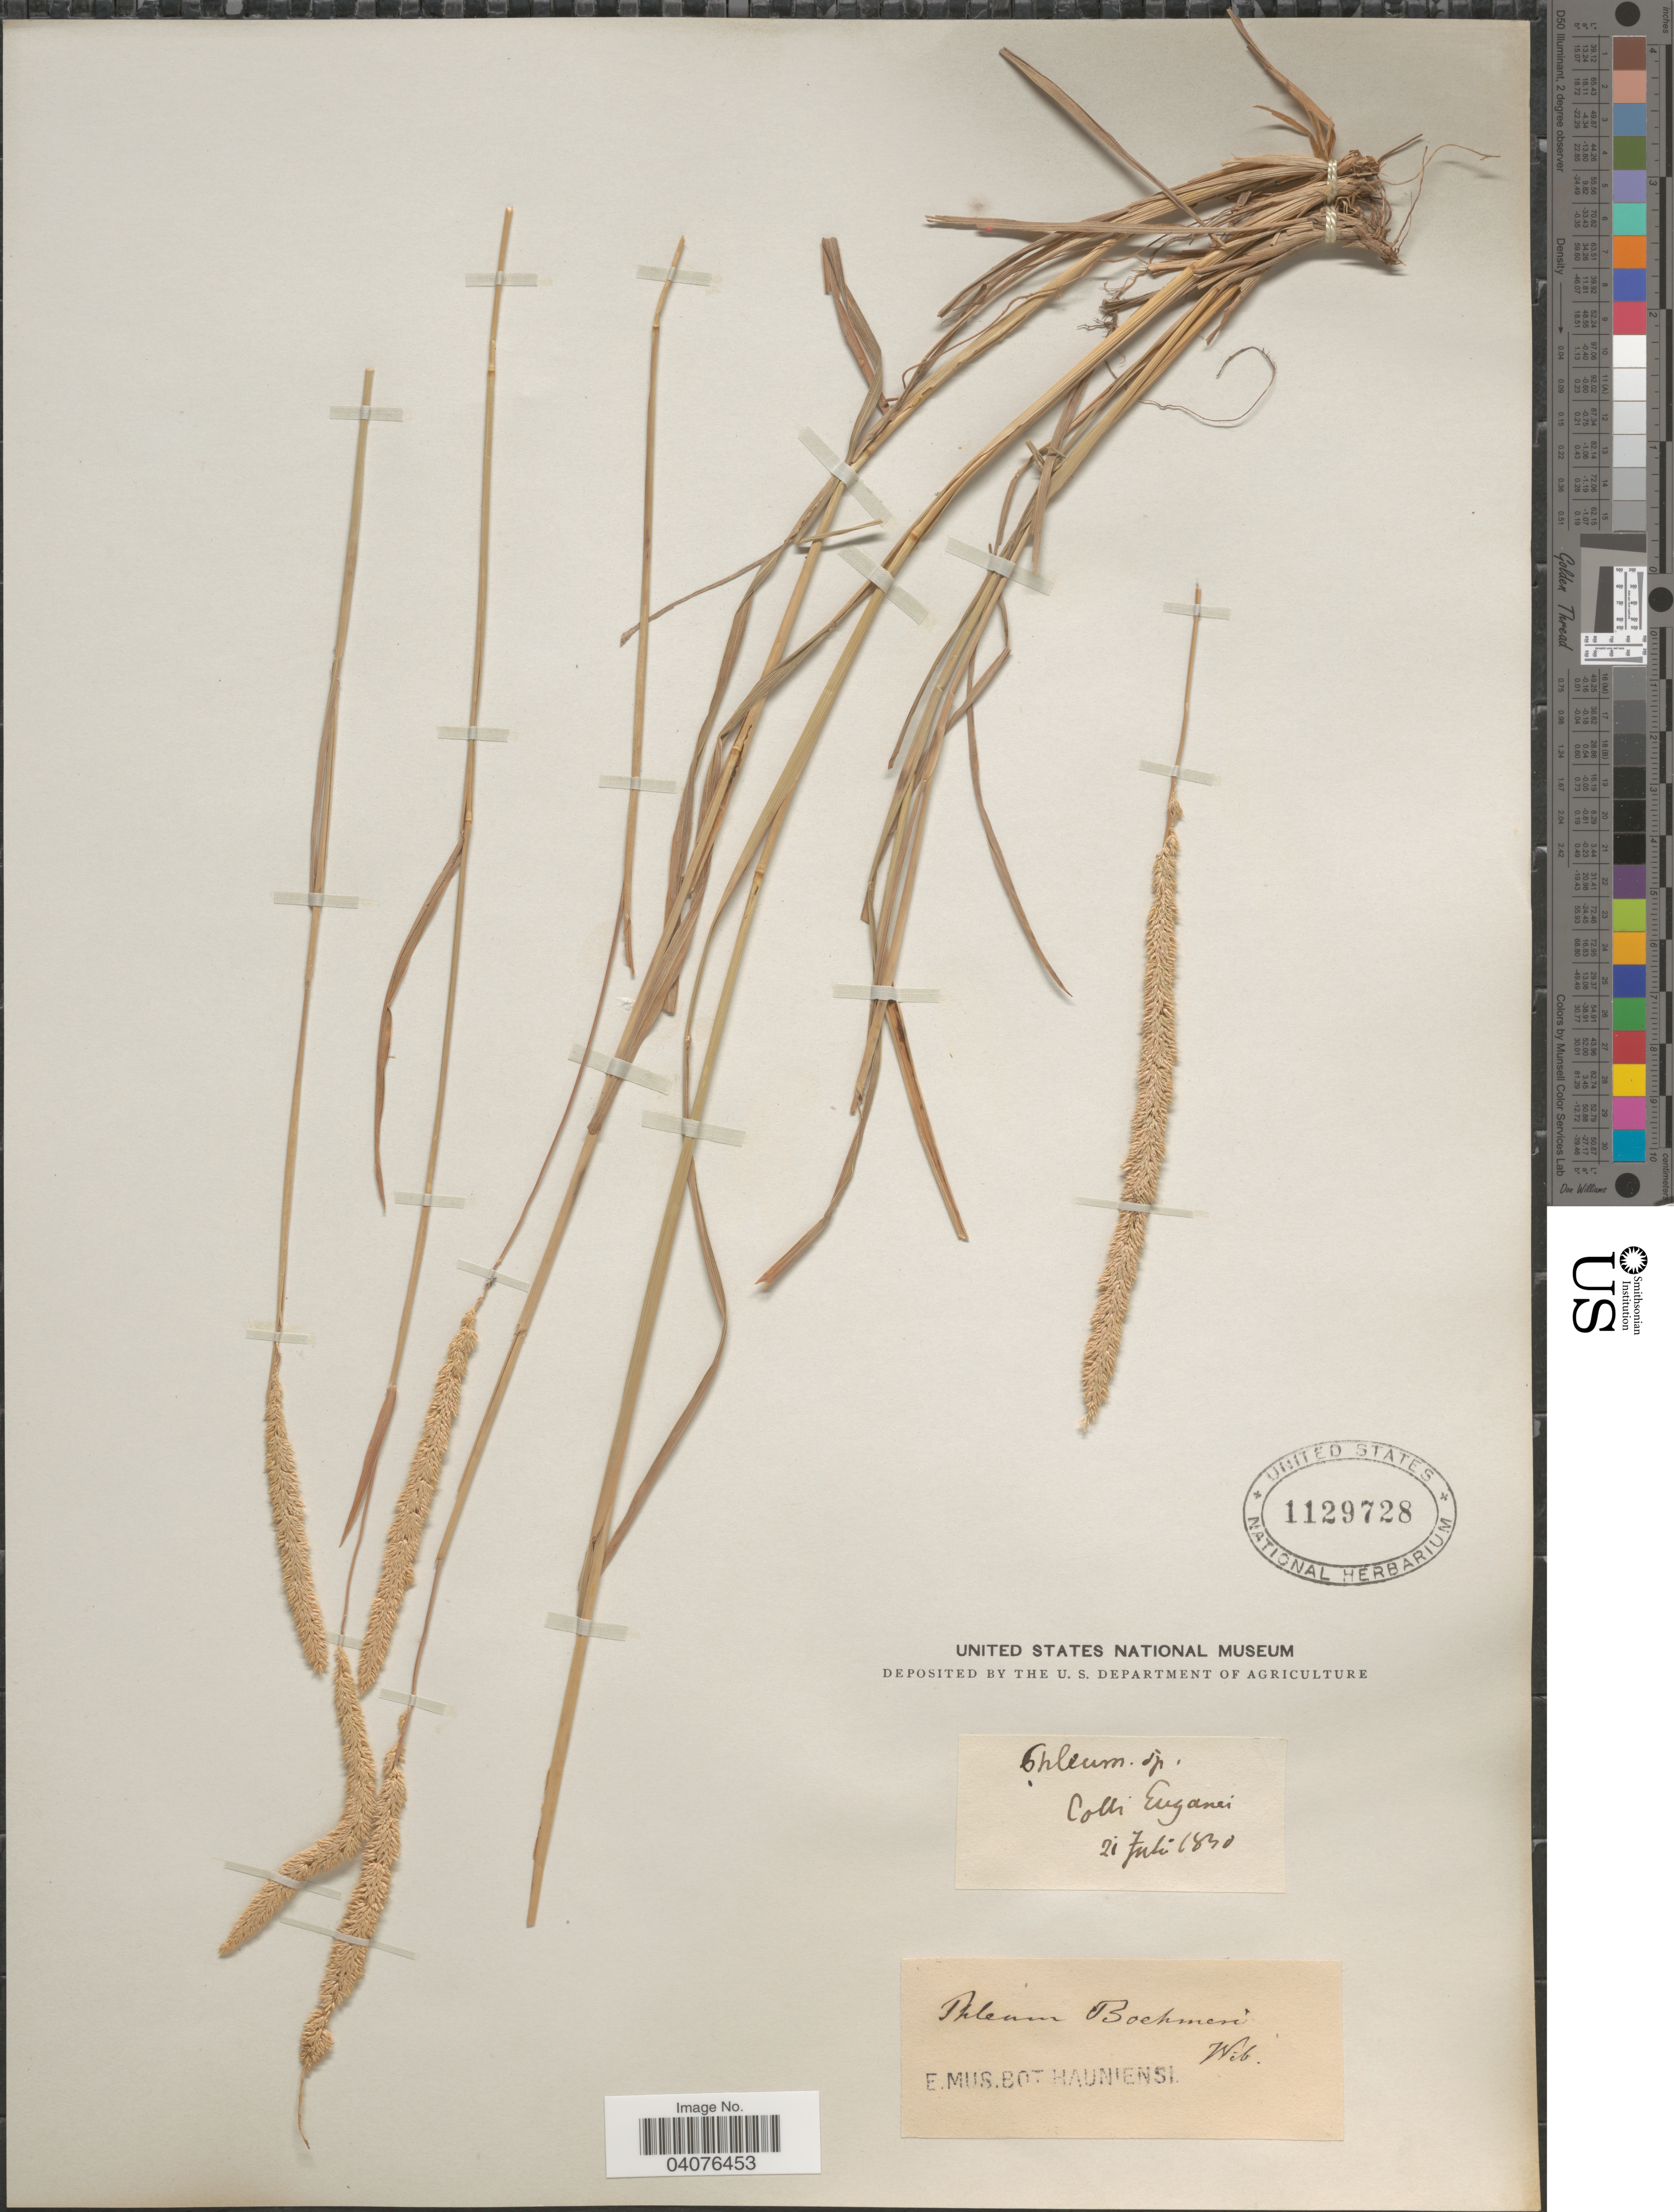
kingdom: Plantae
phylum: Tracheophyta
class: Liliopsida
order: Poales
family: Poaceae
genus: Phleum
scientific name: Phleum phleoides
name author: (L.) H. Karst.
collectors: Euganei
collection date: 1830-07-21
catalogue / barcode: US 1129728